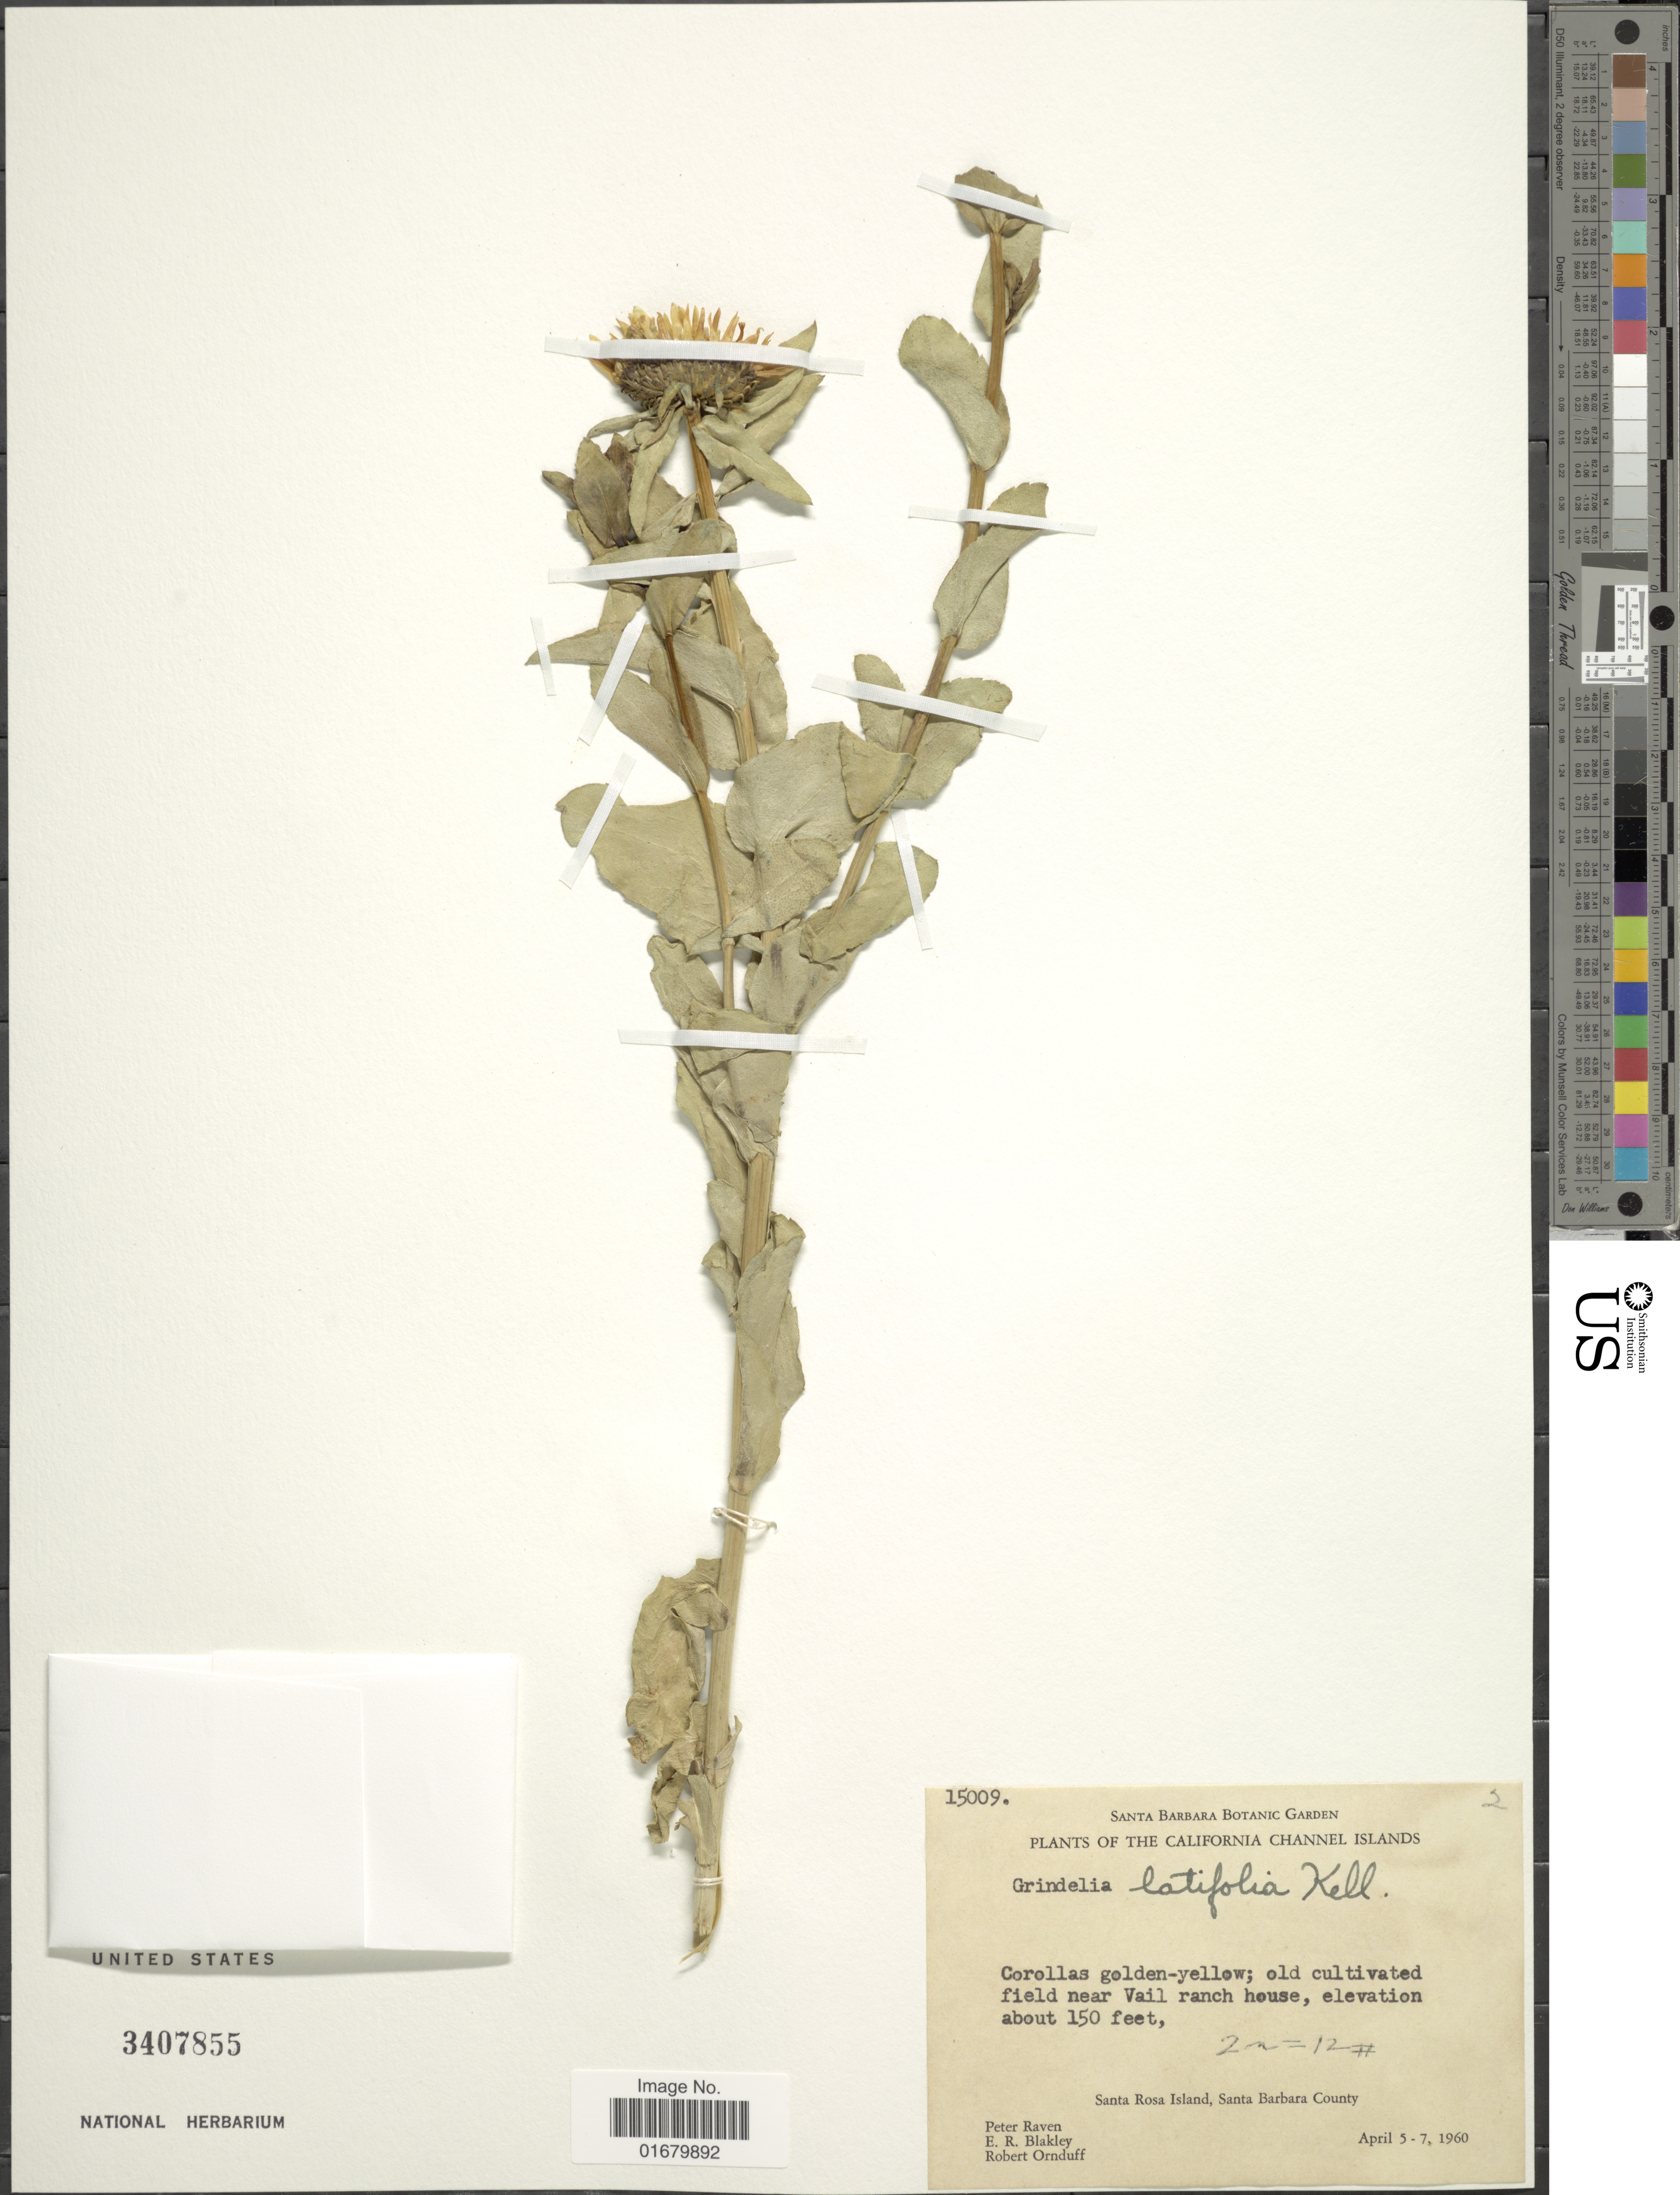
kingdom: Plantae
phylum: Tracheophyta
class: Magnoliopsida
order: Asterales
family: Asteraceae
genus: Grindelia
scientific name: Grindelia latifolia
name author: Kellogg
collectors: P. Raven, E. R. Blakley & R. Ornduff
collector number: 15009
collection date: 1960-04-05/1960-04-07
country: United States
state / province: California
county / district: Santa Barbara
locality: The California Channel Islands, Santa Rosa Island, Santa Barbara County. old cultivated field near Vail ranch house.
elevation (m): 46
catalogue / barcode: US 3407855